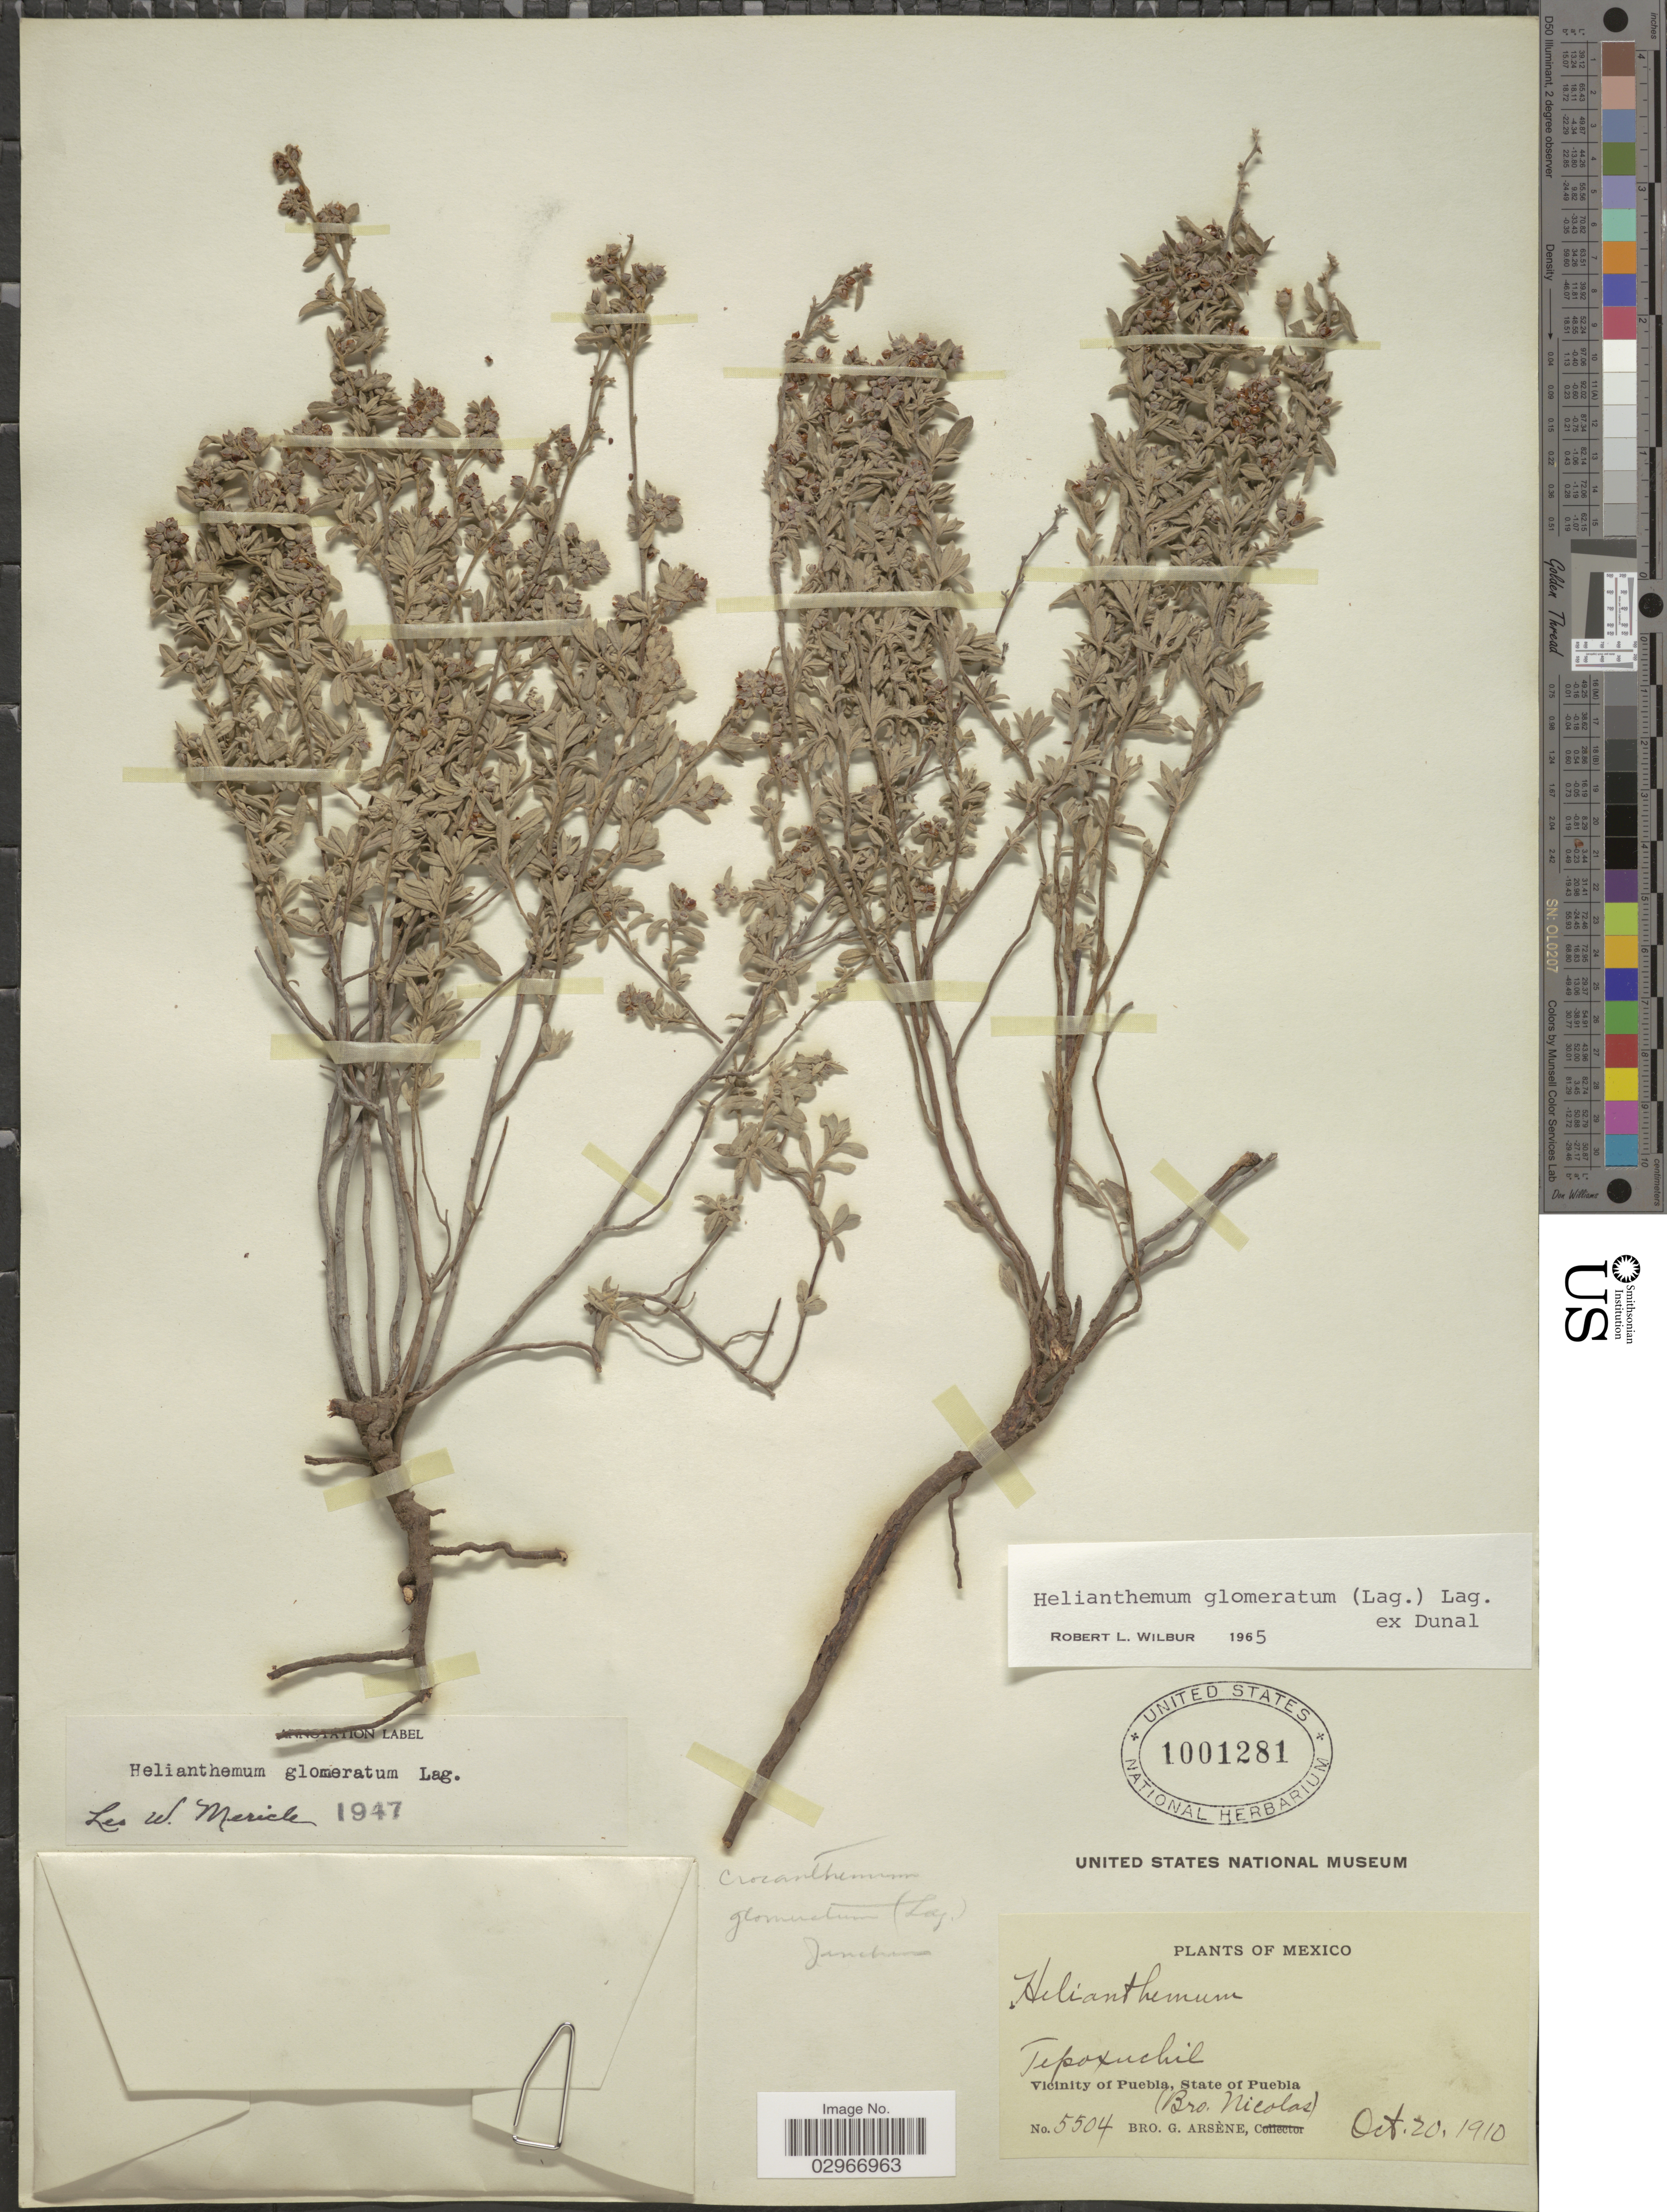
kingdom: Plantae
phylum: Tracheophyta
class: Magnoliopsida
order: Malvales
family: Cistaceae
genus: Helianthemum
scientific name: Helianthemum glomeratum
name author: (Lag.) Lag. ex Dunal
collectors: Bro. Nicolas & Bro. G. Arsène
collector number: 5504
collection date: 1910-10-20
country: Mexico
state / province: Puebla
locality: Tepoxuchil, Vicinity of Puebla.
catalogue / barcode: US 1001281